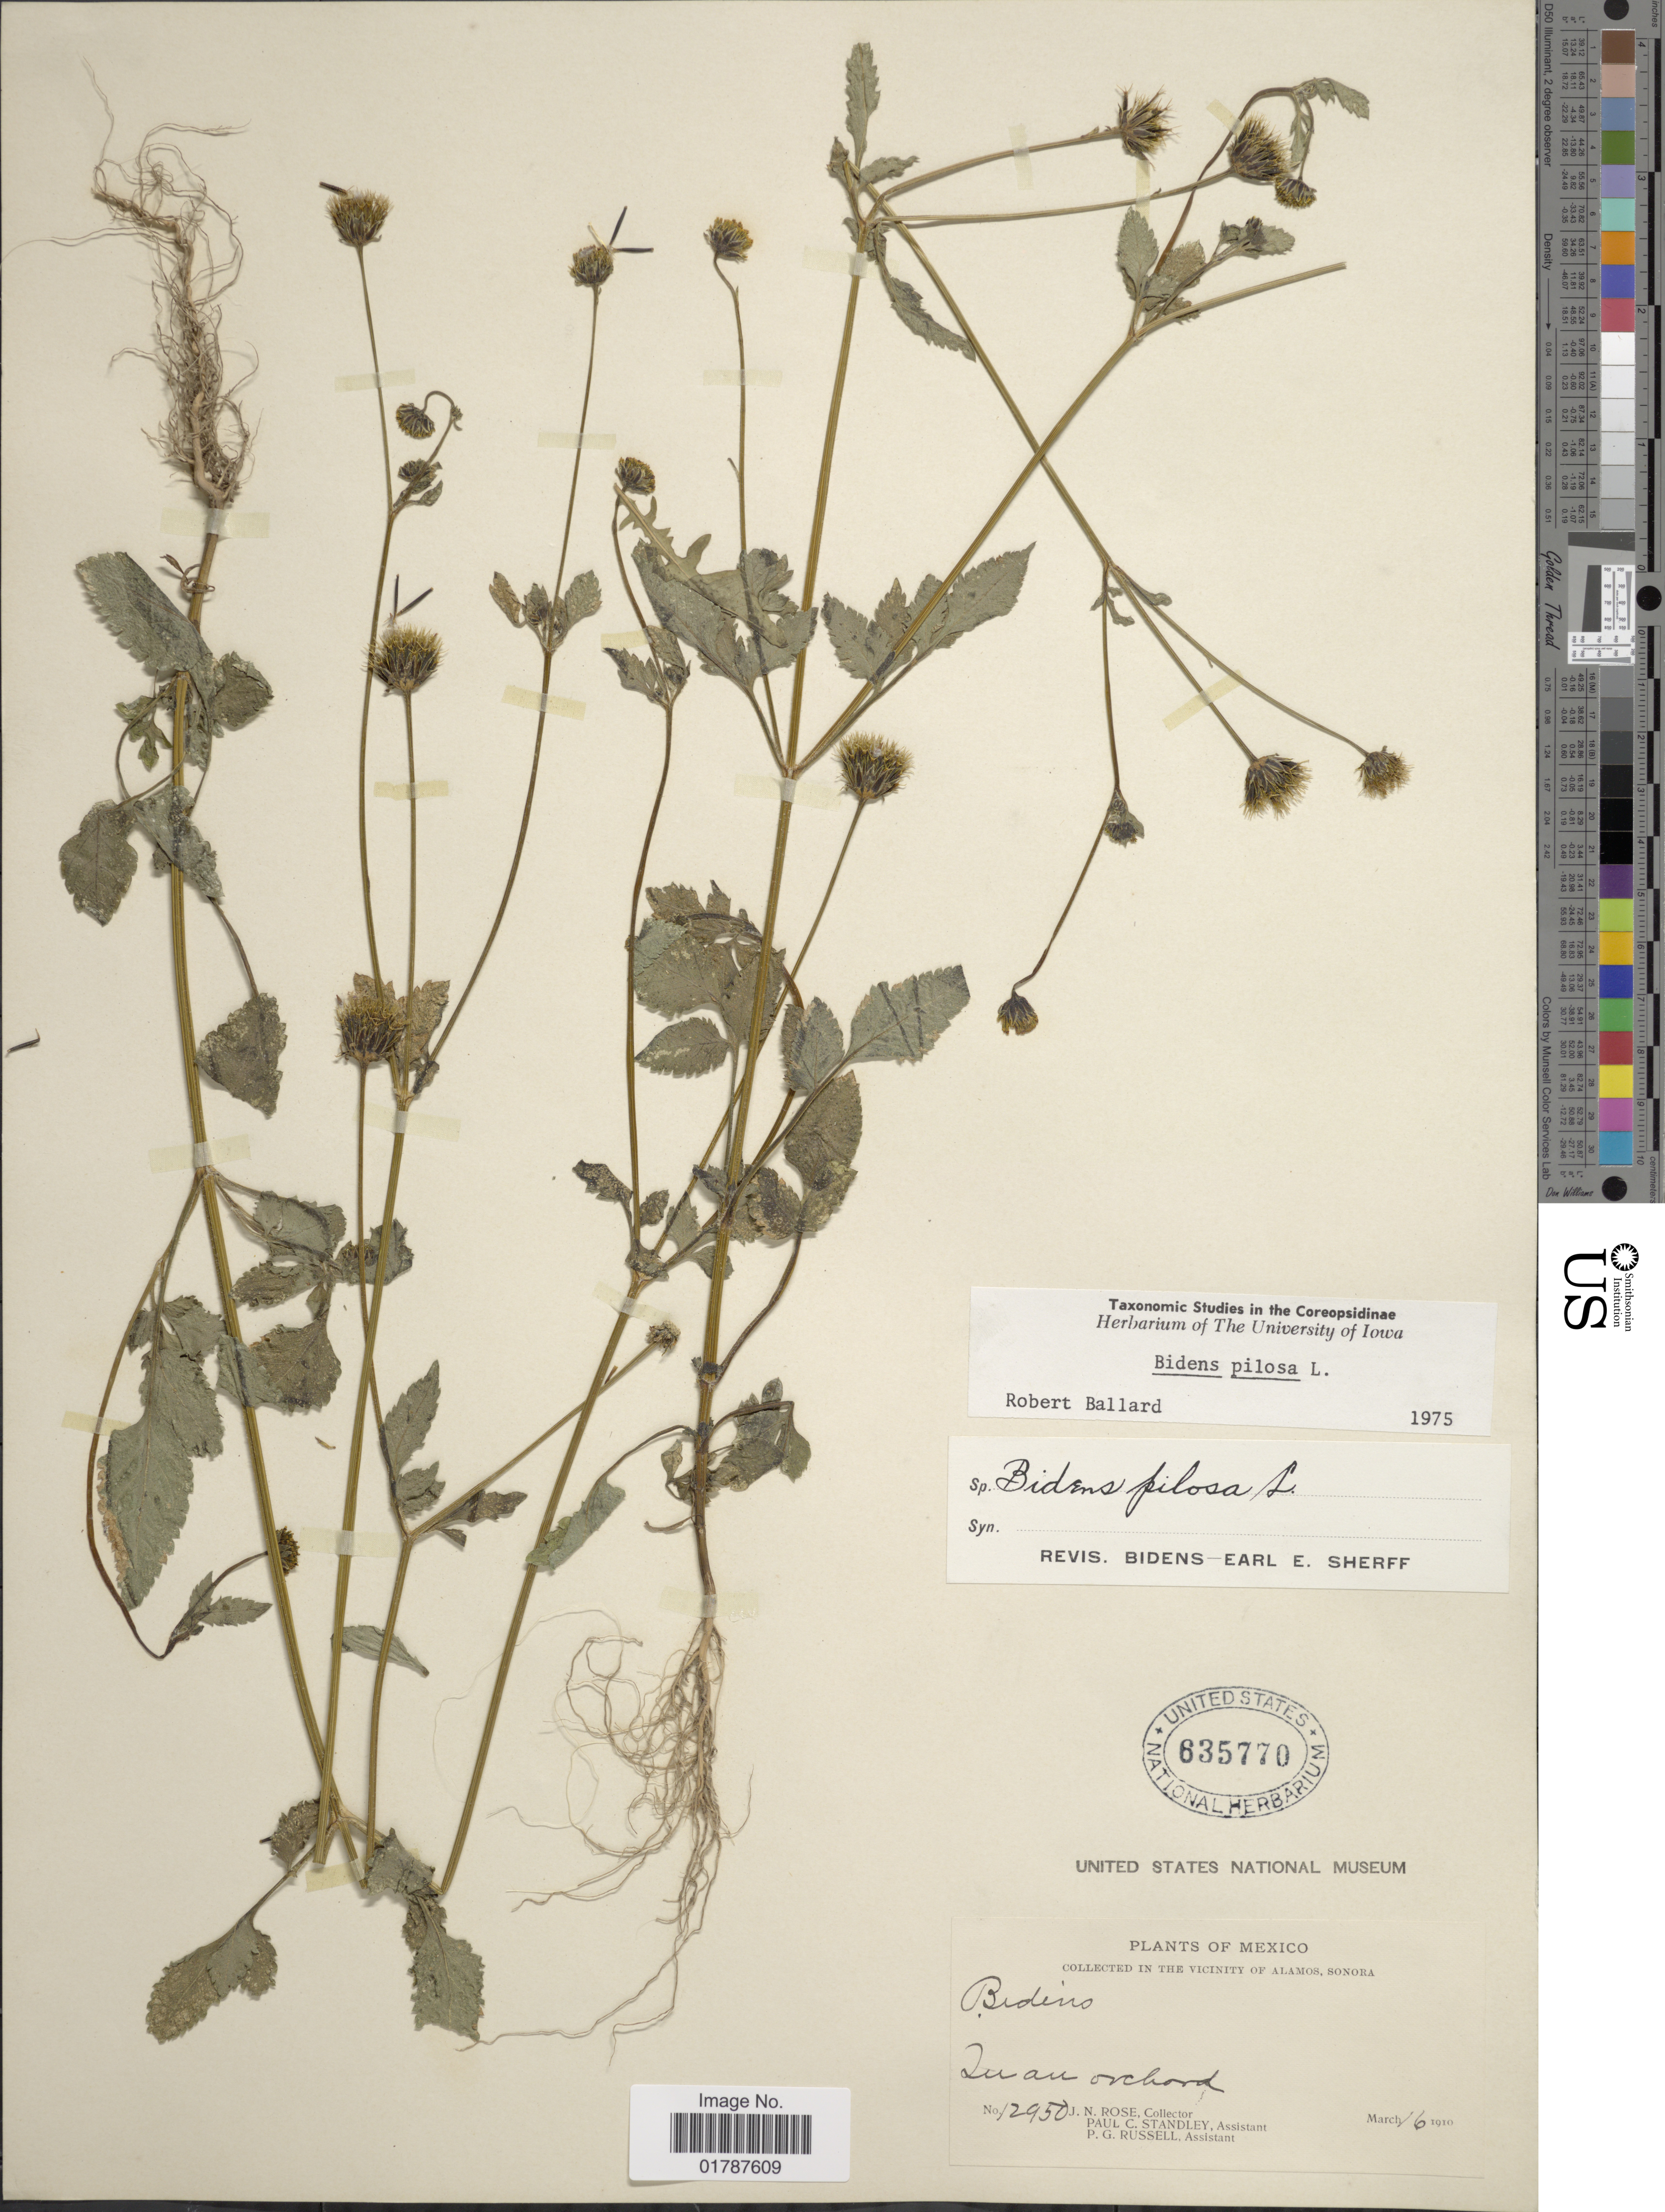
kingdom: Plantae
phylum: Tracheophyta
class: Magnoliopsida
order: Asterales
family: Asteraceae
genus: Bidens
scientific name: Bidens pilosa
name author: L.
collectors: J. N. Rose, P. C. Standley & P. G. Russell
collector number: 12950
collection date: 1910-03-16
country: Mexico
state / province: Sonora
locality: In The Vicinity of Alamos, Sonora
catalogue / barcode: US 635770